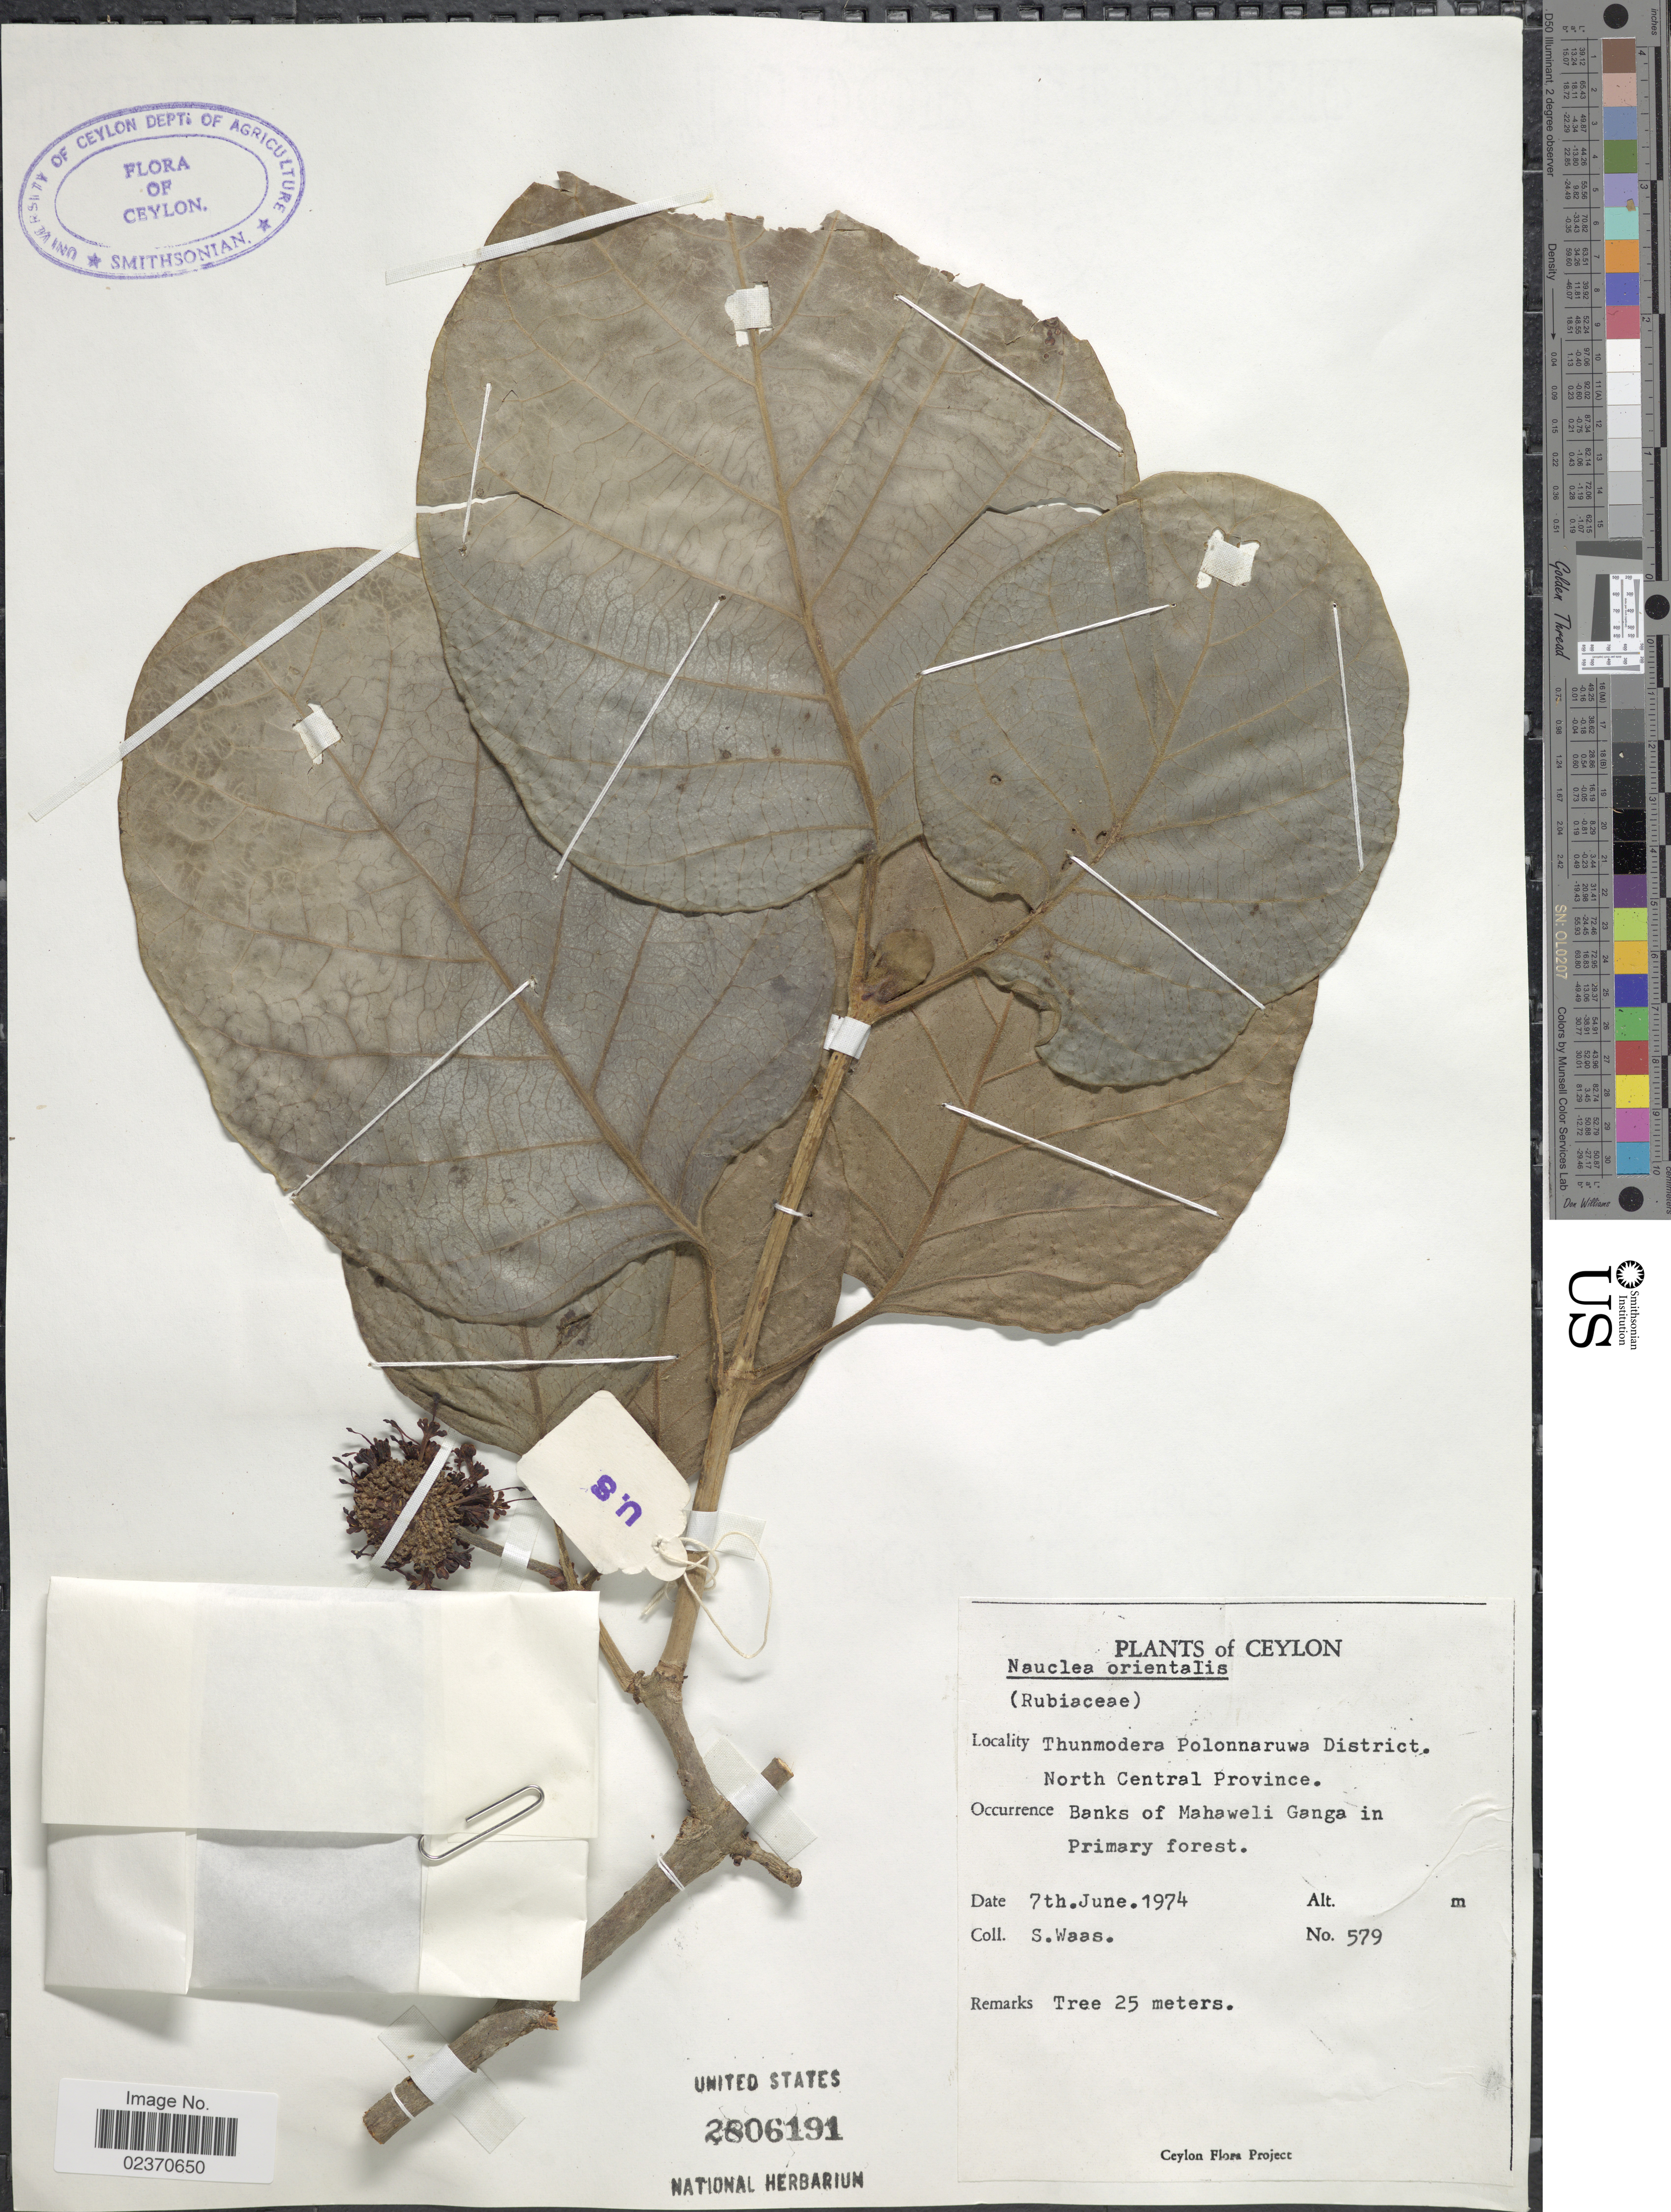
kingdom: Plantae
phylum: Tracheophyta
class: Magnoliopsida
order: Gentianales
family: Rubiaceae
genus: Nauclea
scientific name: Nauclea orientalis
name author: (L.) L.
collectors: S. Waas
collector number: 579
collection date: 1974-06-07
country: Sri Lanka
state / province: North Central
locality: Ceylon, Thunmodera Polonnaruwe District, North Central Province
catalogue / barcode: US 2806191